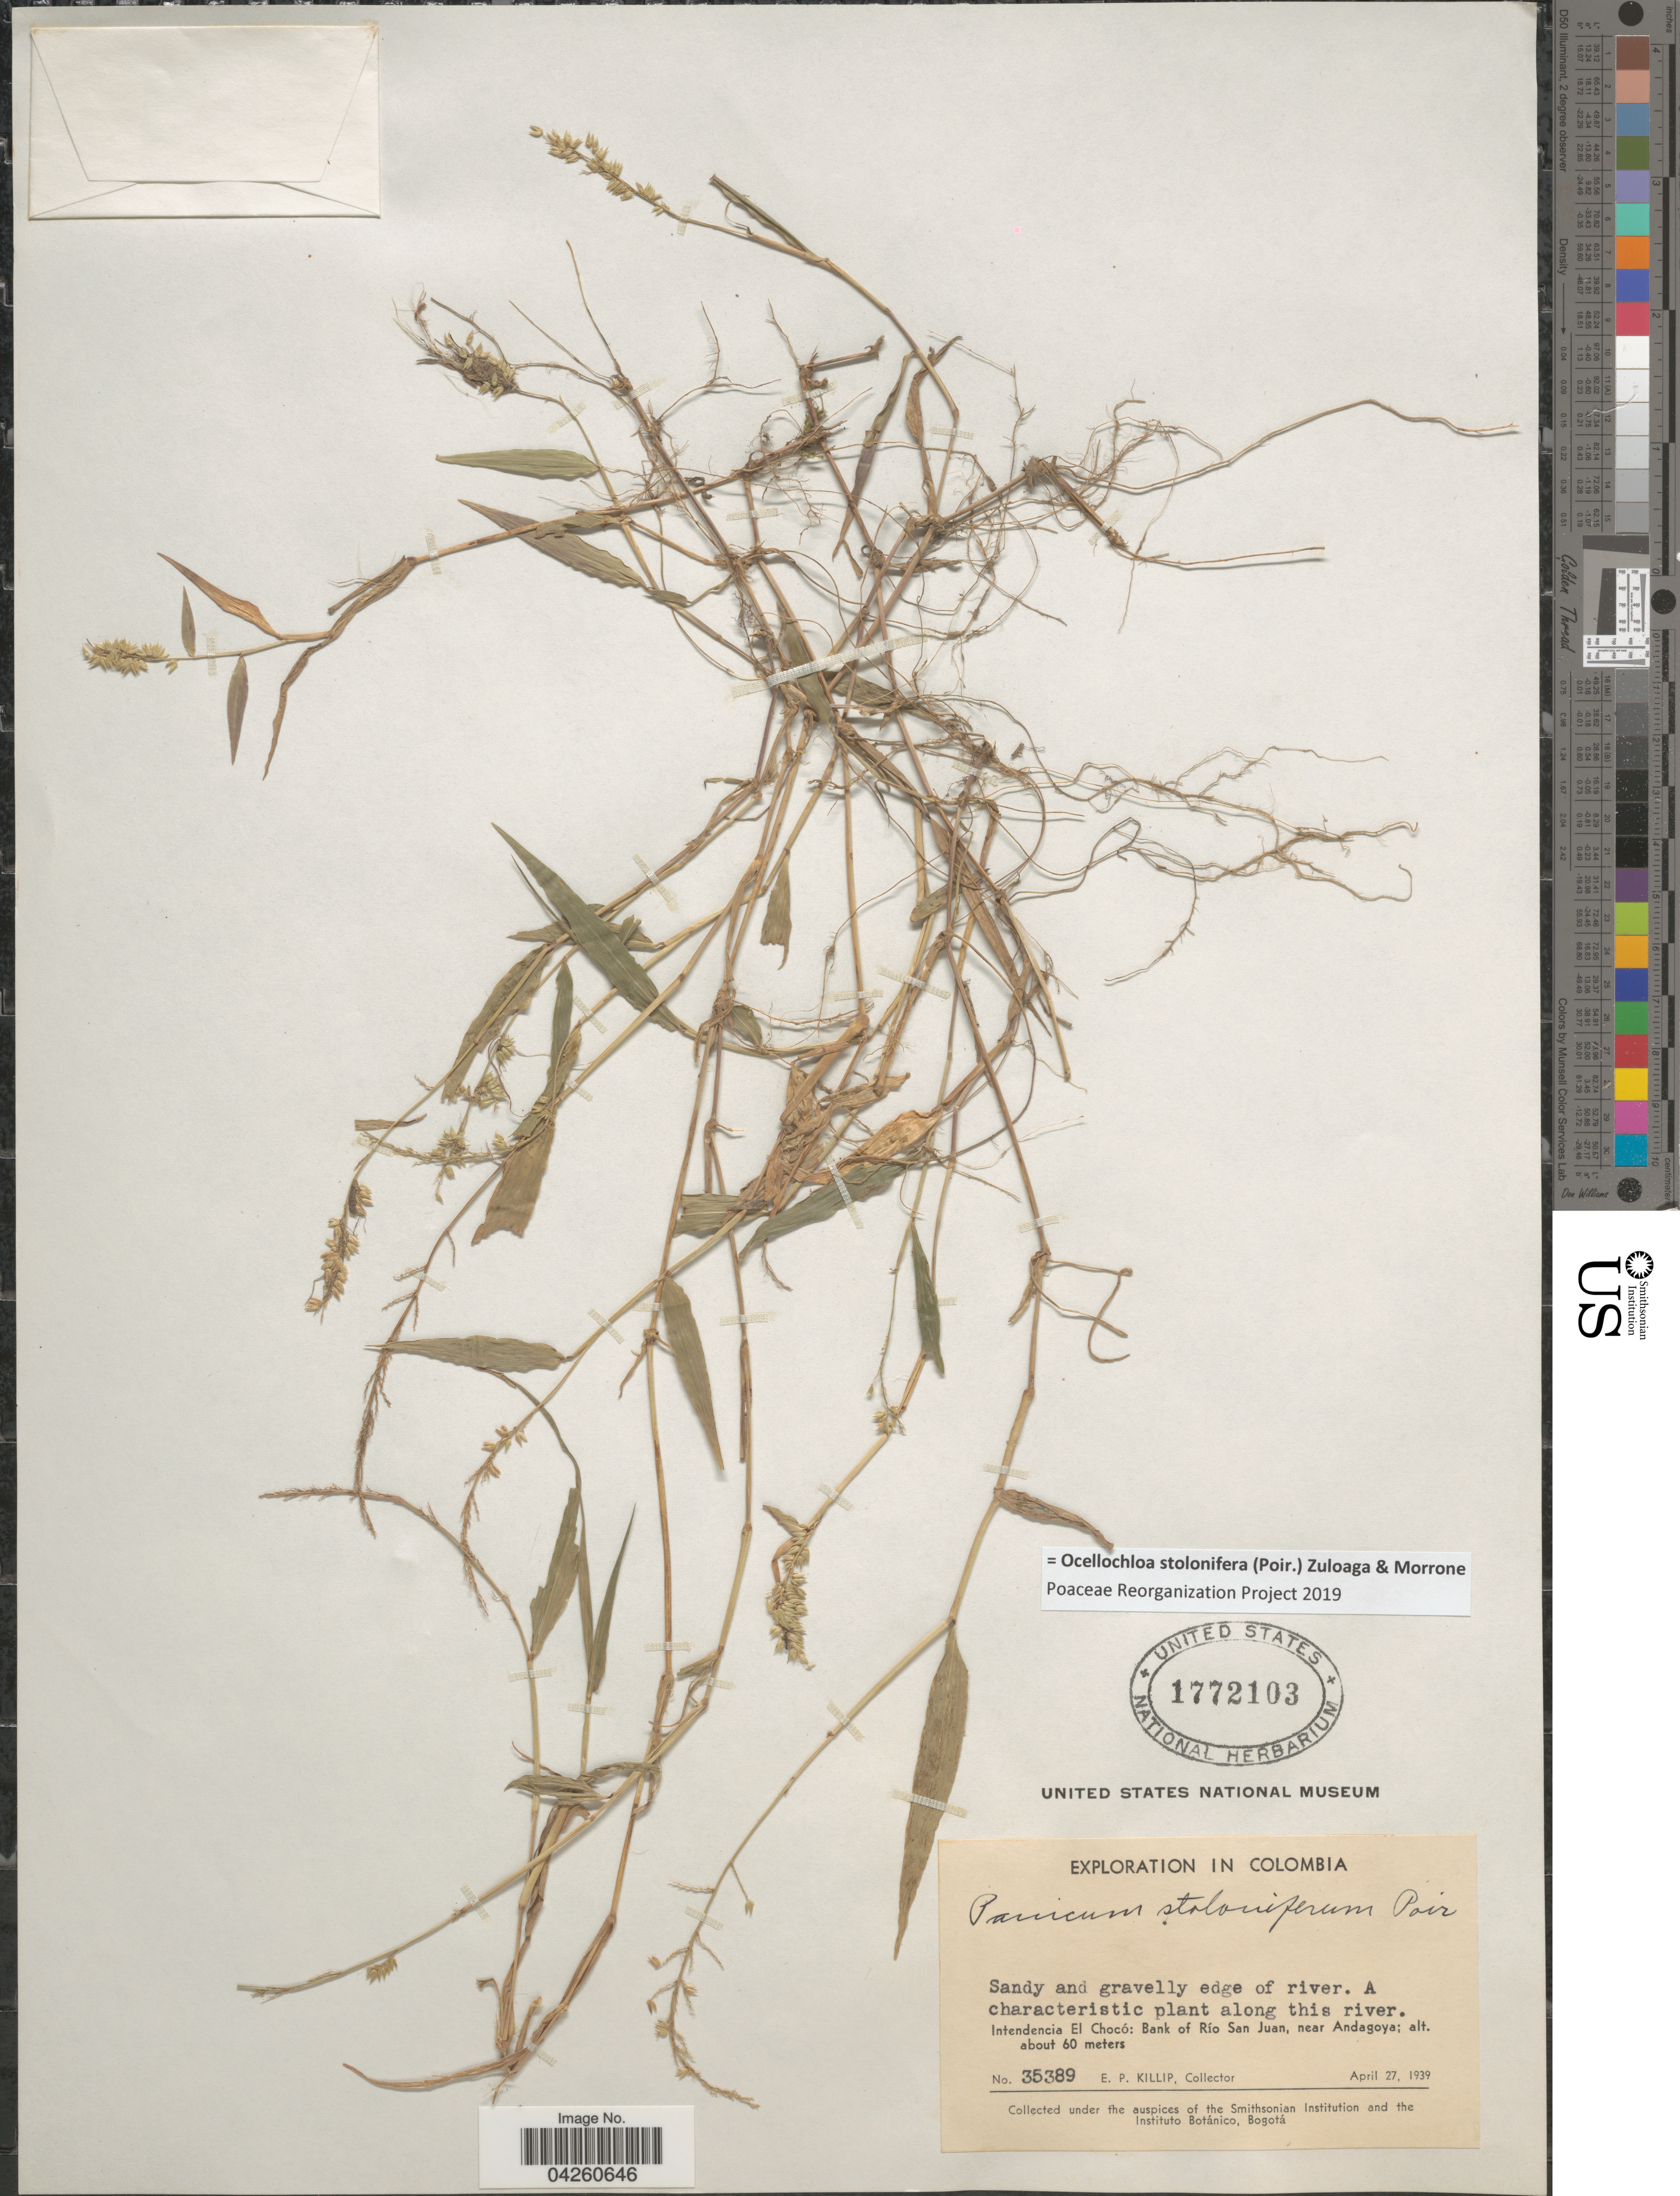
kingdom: Plantae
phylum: Tracheophyta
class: Liliopsida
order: Poales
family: Poaceae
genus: Ocellochloa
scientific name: Ocellochloa stolonifera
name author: (Poir.) Zuloaga & Morrone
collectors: E. P. Killip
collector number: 35389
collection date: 1939-04-27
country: Colombia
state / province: Chocó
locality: Exploration In Colombia. Intendencia El Chocó: Bank of Río San Juan, near Andagoya.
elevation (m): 60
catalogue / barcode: US 1772103